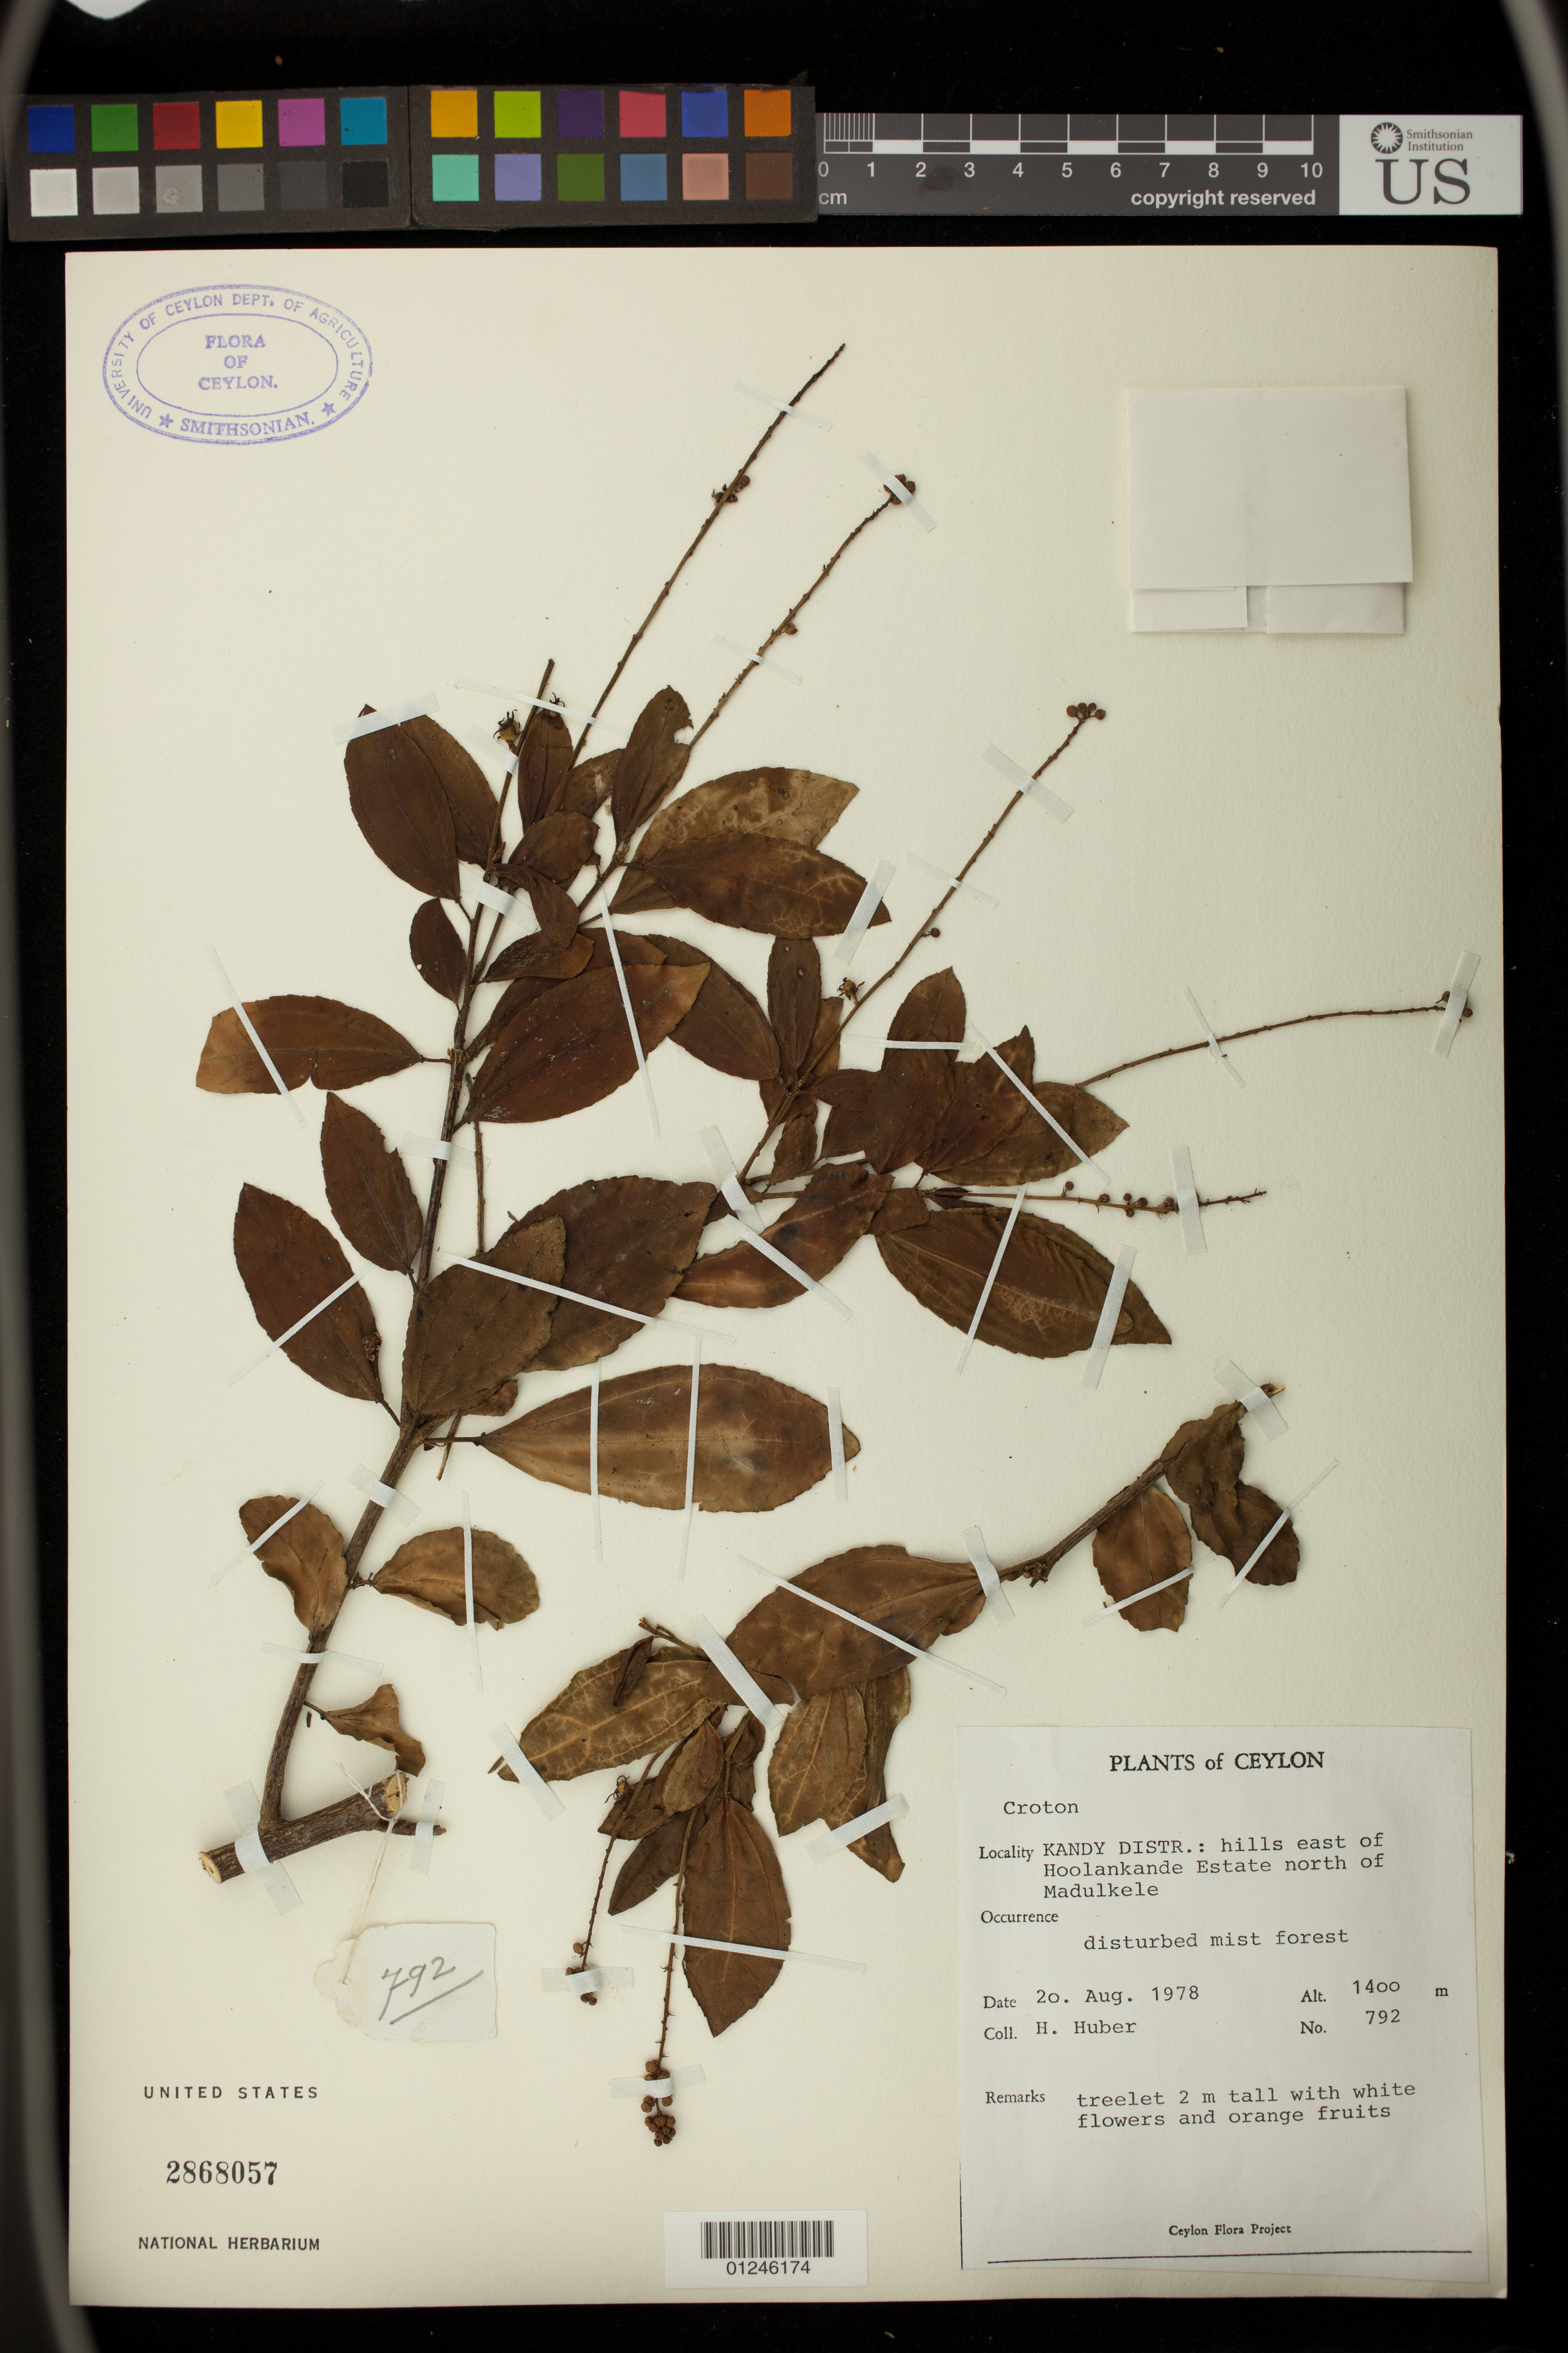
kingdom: Plantae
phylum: Tracheophyta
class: Magnoliopsida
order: Malpighiales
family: Euphorbiaceae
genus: Croton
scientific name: Croton sp.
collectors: H. Huber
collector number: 792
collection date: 1978-08-20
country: Sri Lanka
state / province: Central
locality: KANDY DISTR.: hills east of Hoolankande Estate north of Madulkele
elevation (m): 1400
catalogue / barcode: US 2868057